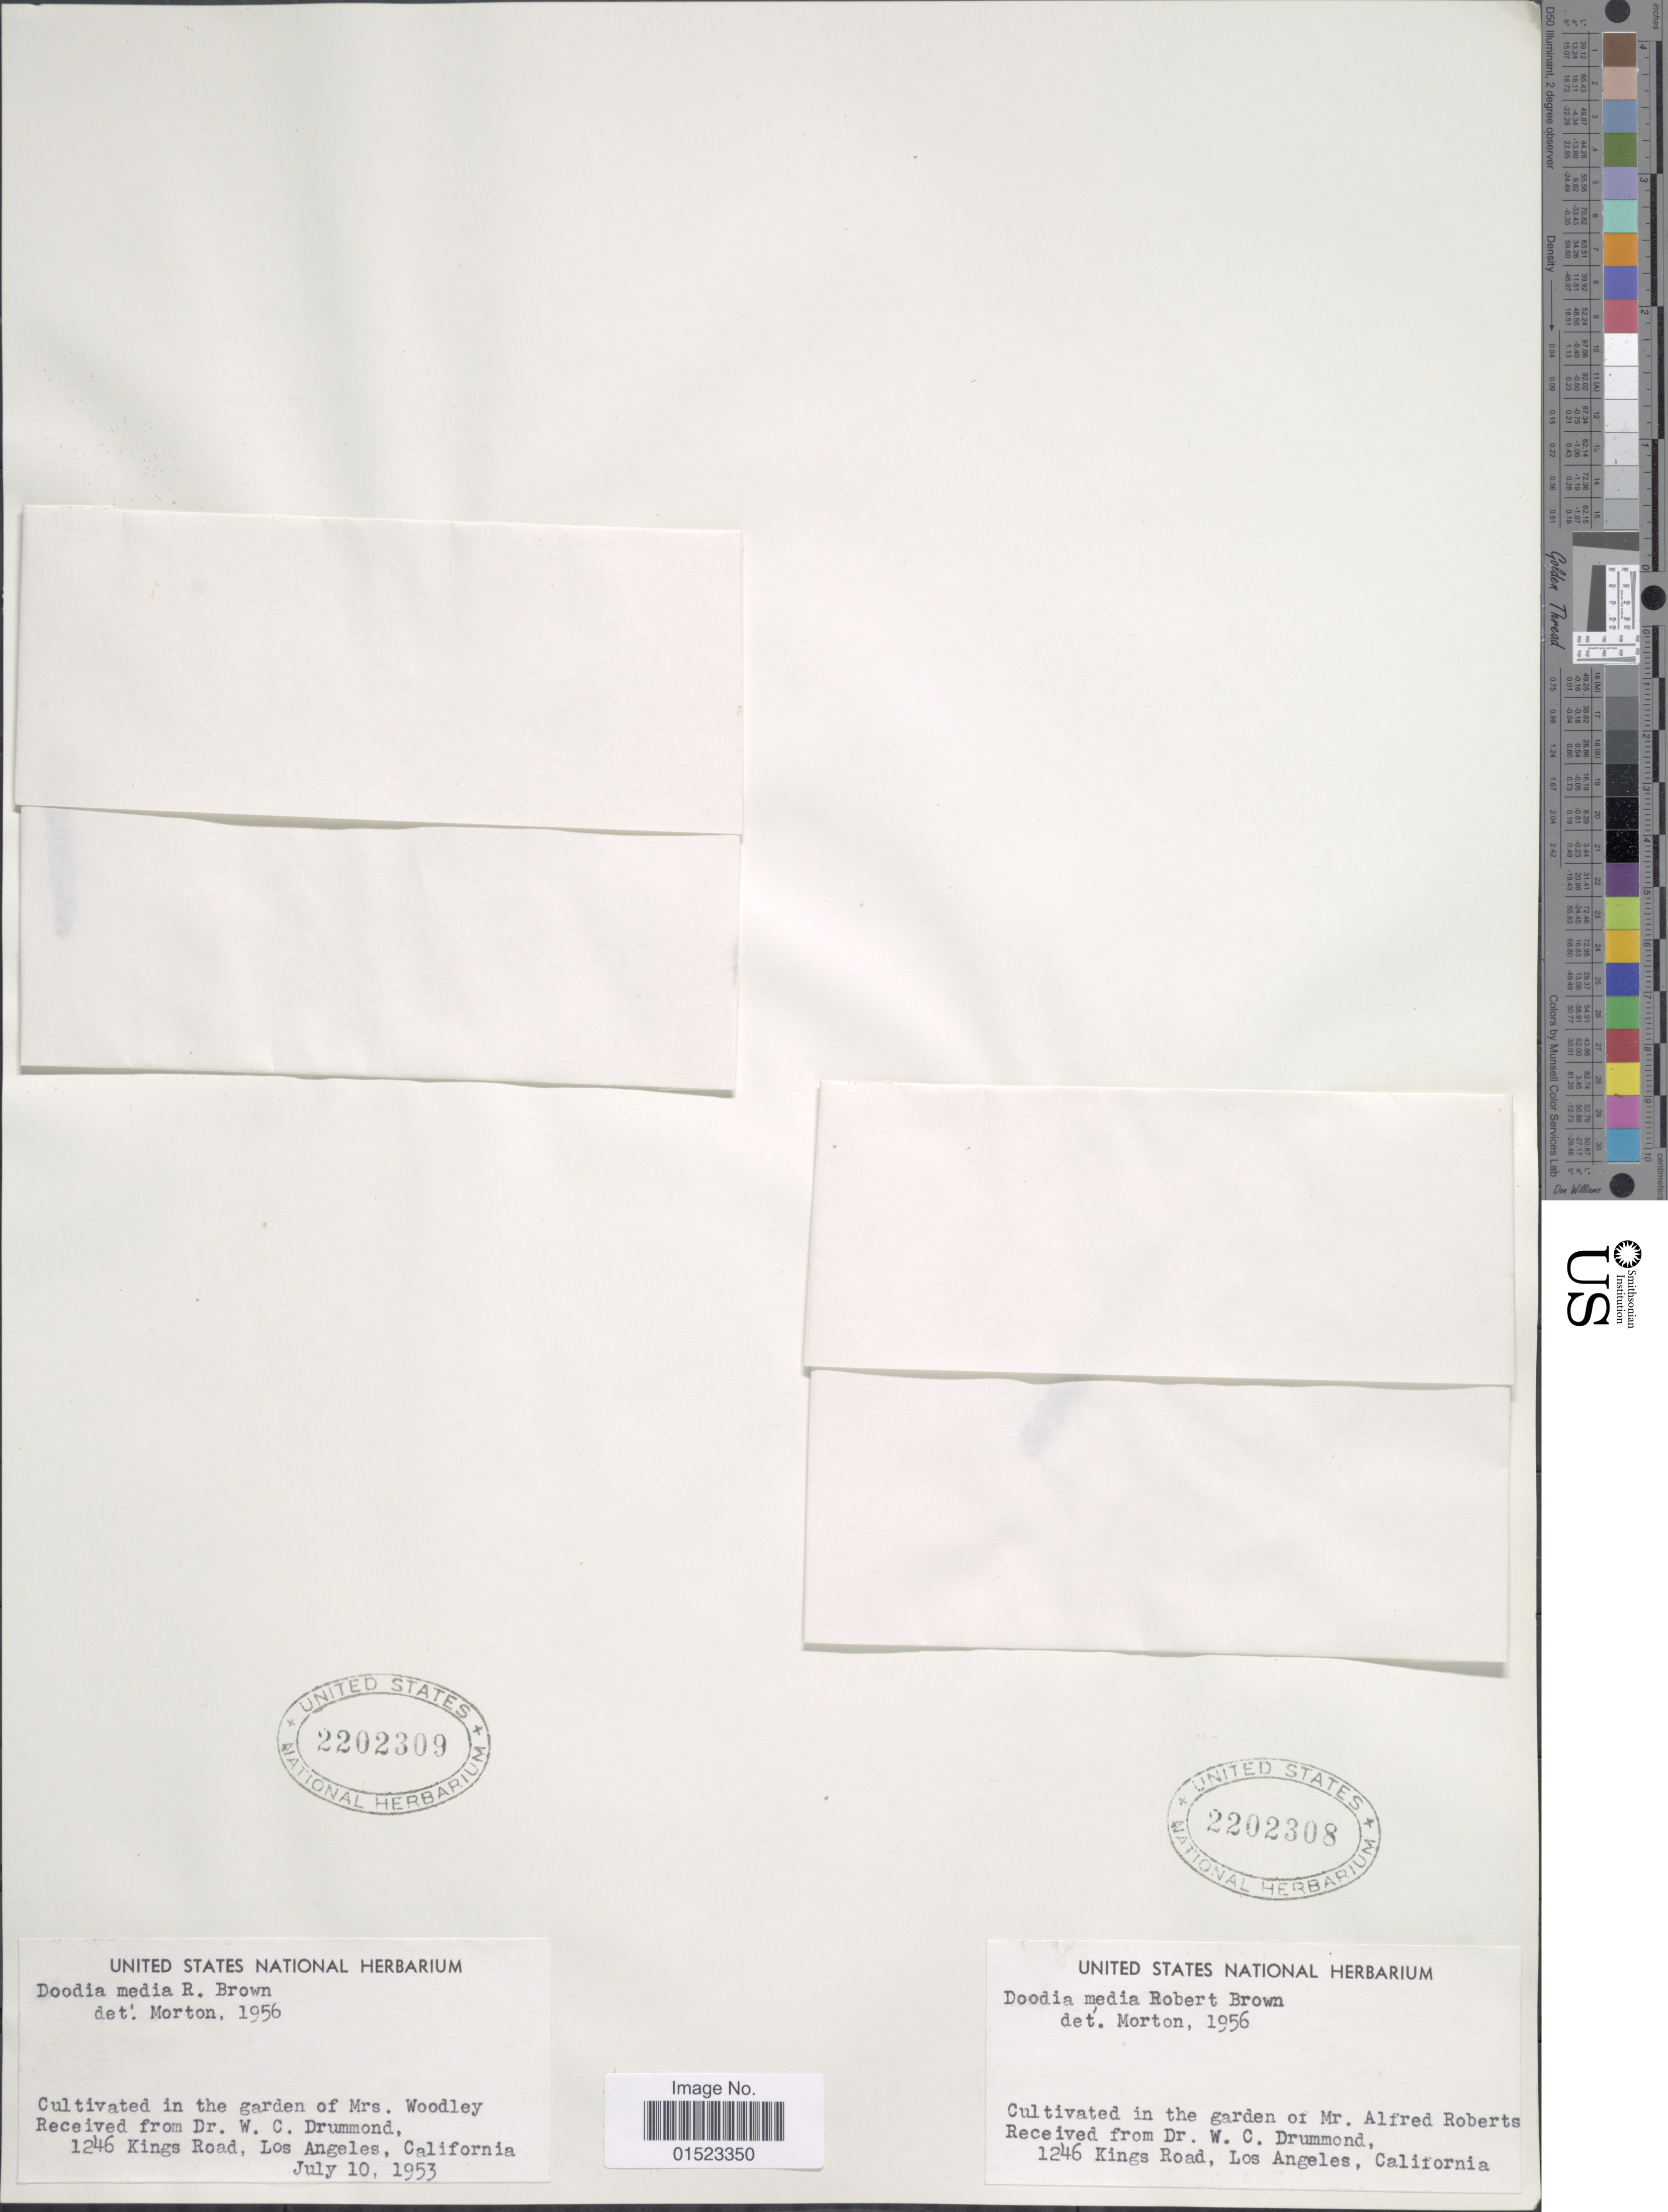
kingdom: Plantae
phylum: Tracheophyta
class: Polypodiopsida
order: Polypodiales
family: Blechnaceae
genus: Blechnum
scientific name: Blechnum medium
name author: (R. Br.) Christenh.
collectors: Woodley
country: United States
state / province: California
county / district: Los Angeles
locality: In the garden of Mr. Alfred Roberts, 1246 Kings Road, Los Angeles, Received from Dr. W. C. Drummond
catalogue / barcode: US 2202308